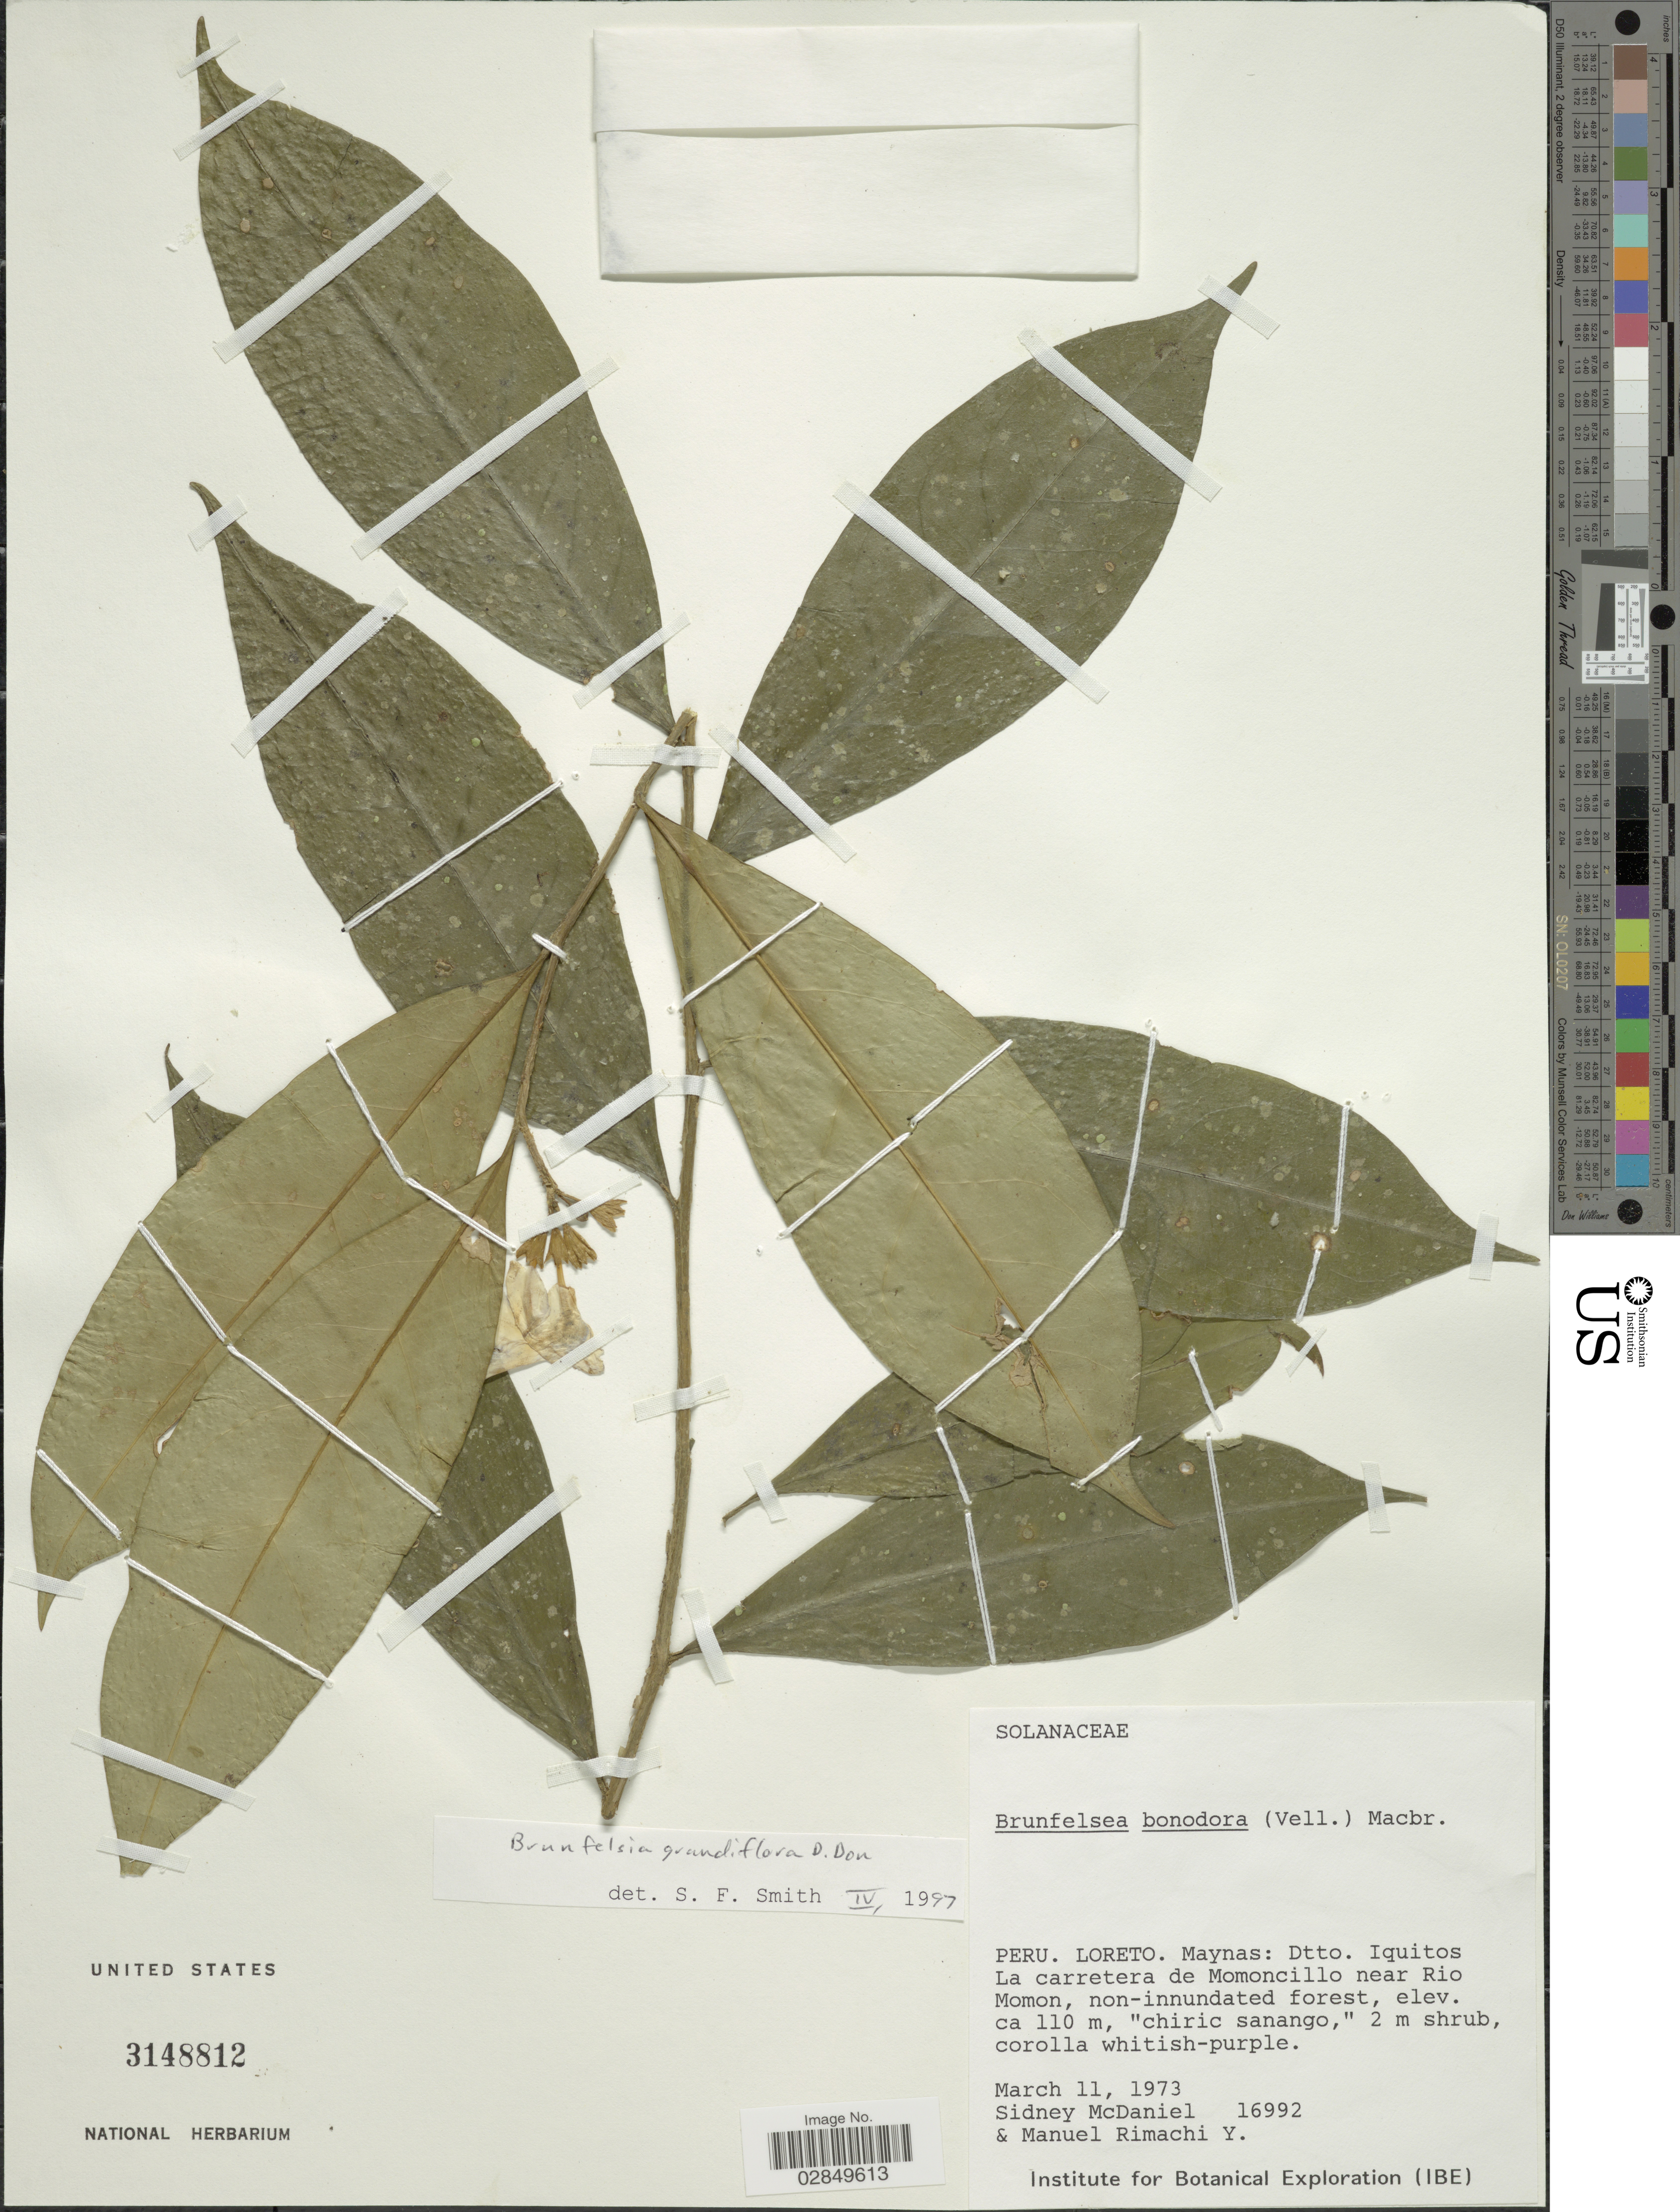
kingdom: Plantae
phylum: Tracheophyta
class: Magnoliopsida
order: Solanales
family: Solanaceae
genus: Brunfelsia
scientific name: Brunfelsia grandiflora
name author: D. Don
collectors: S. McDaniel & M. Rimachi Y.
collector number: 16992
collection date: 1973-03-11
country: Peru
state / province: Loreto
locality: Maynas, Dtto. Iquitos La carretera de Momoncillo near Rio Momon.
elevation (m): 110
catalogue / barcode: US 3148812